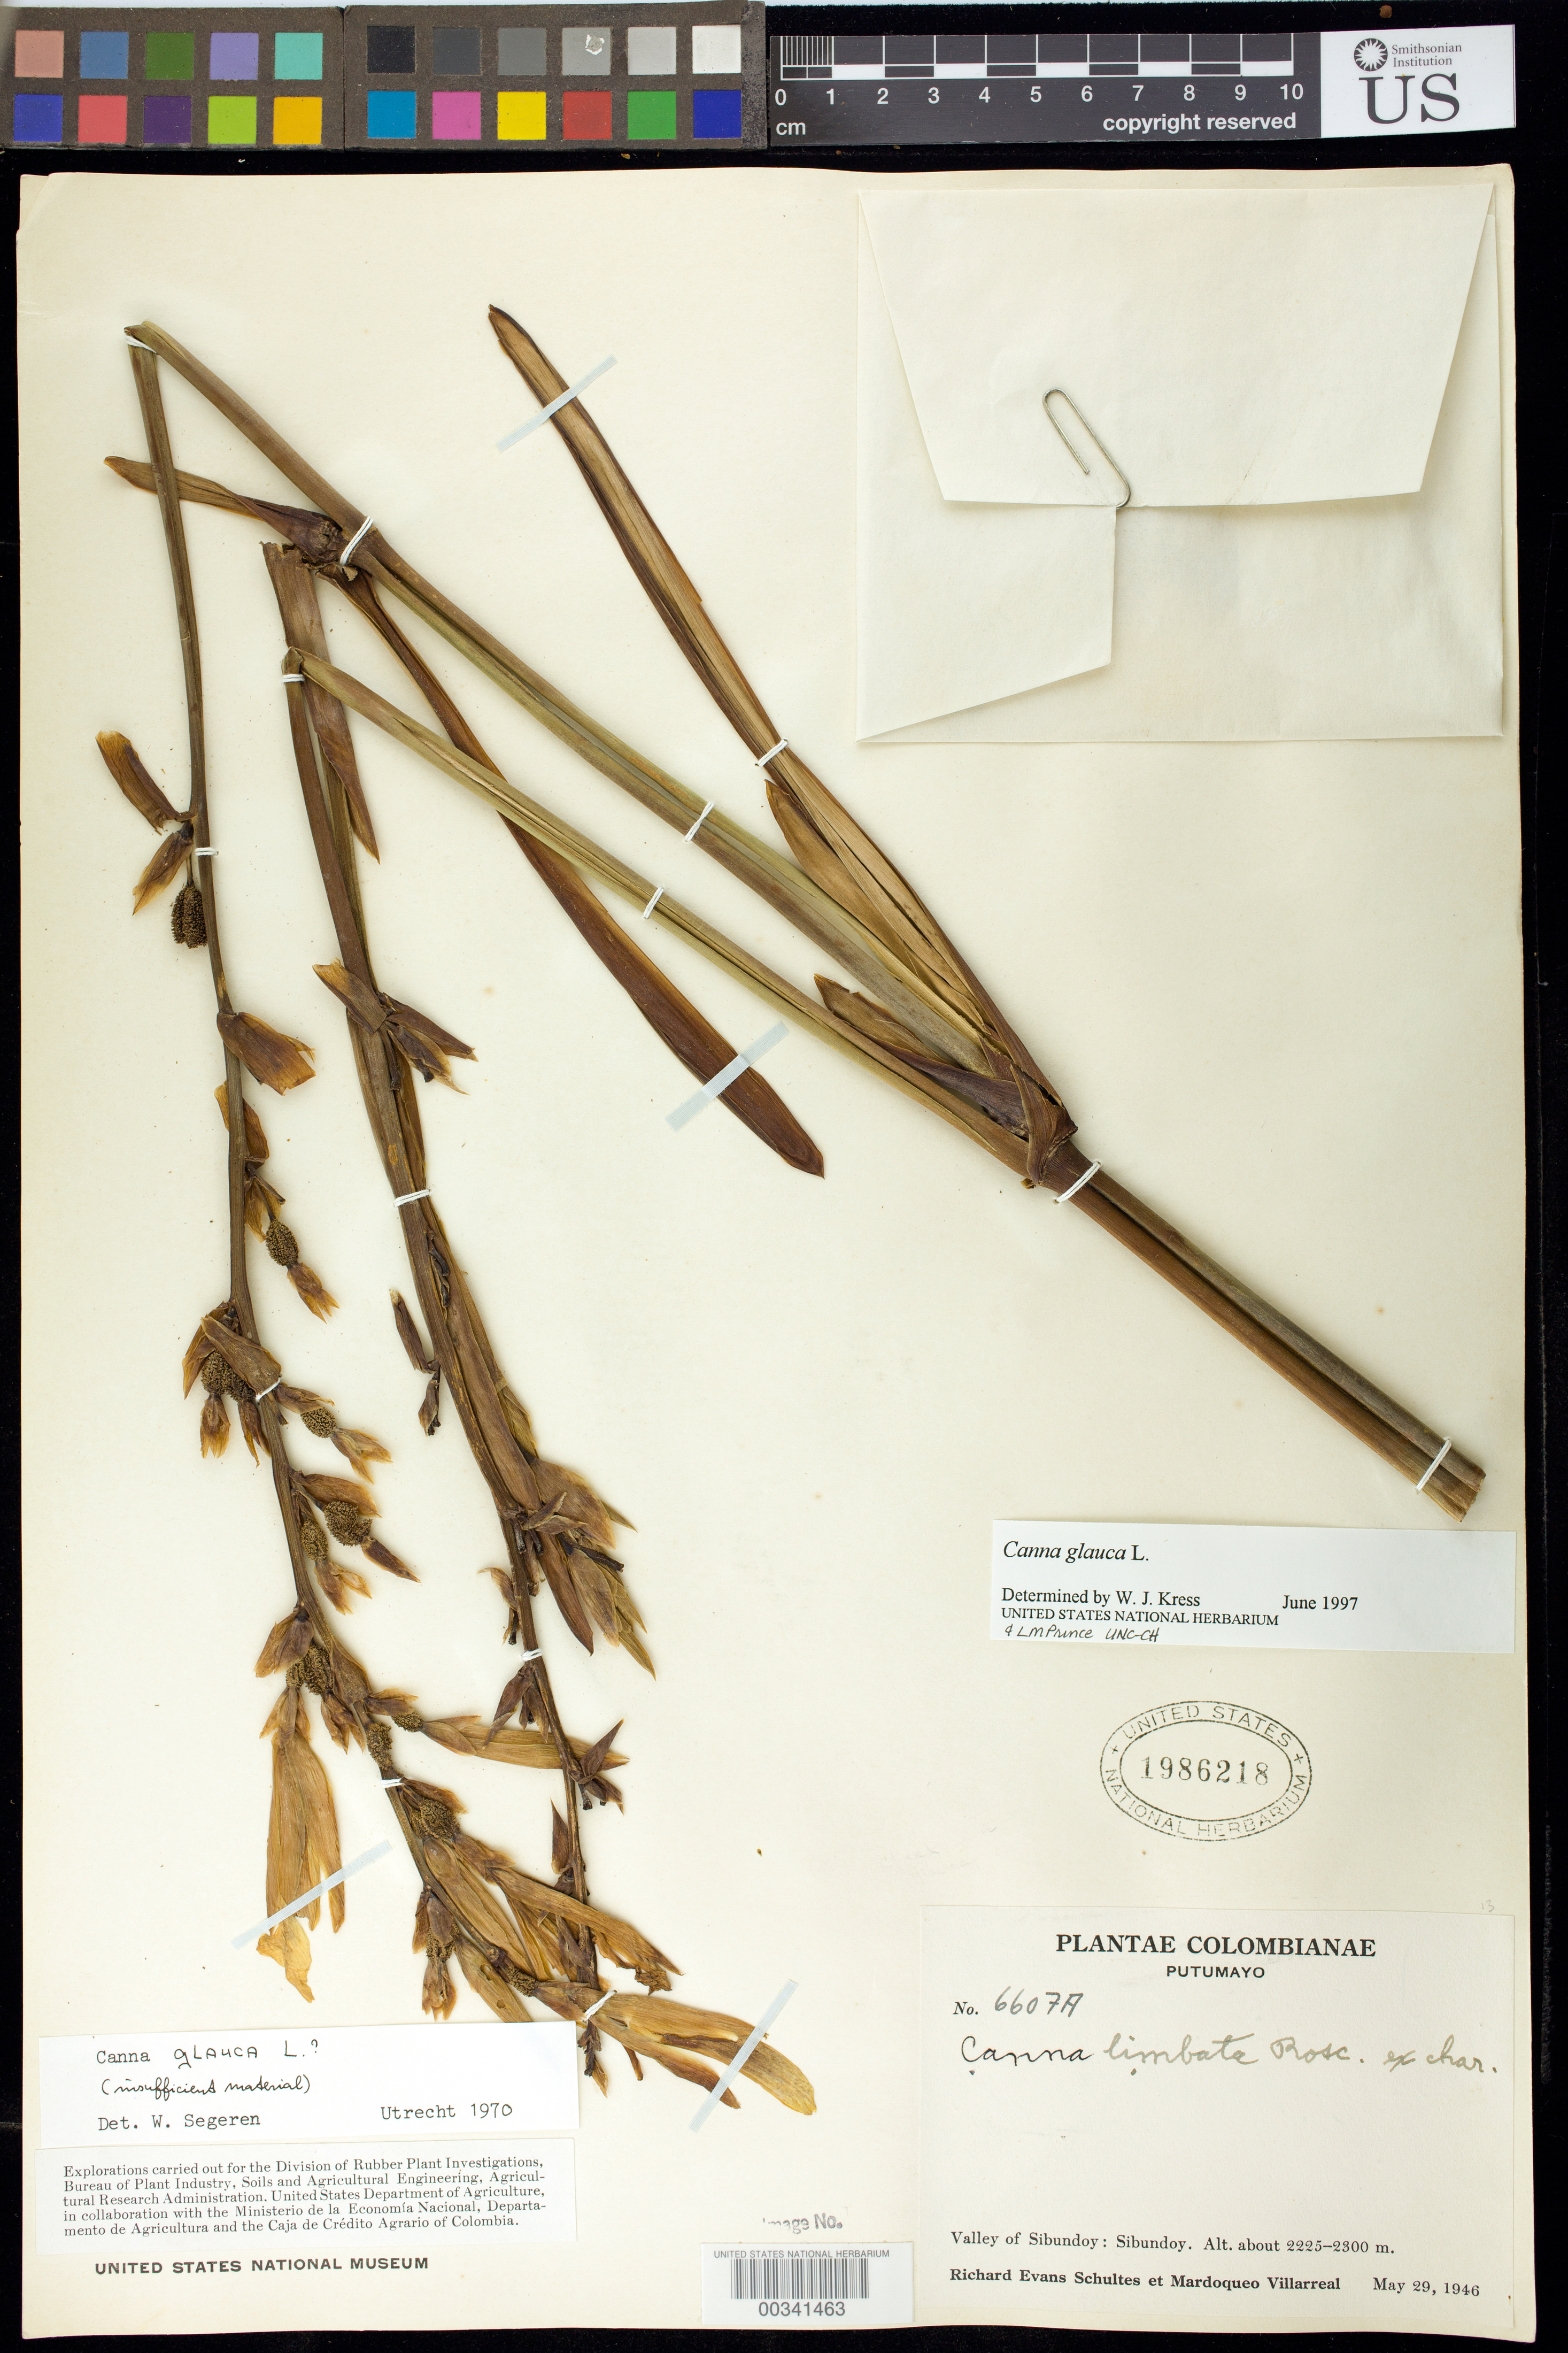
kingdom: Plantae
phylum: Tracheophyta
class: Liliopsida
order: Zingiberales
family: Cannaceae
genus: Canna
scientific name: Canna glauca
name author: L.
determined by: Maas, Paul J. M.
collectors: R. E. Schultes & M. Villarreal V.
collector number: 6607a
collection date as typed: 29 May 1946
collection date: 1946-05-29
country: Colombia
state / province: Putumayo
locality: Valley Sibundoy: Sibundoy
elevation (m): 2225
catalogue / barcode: US 1986218